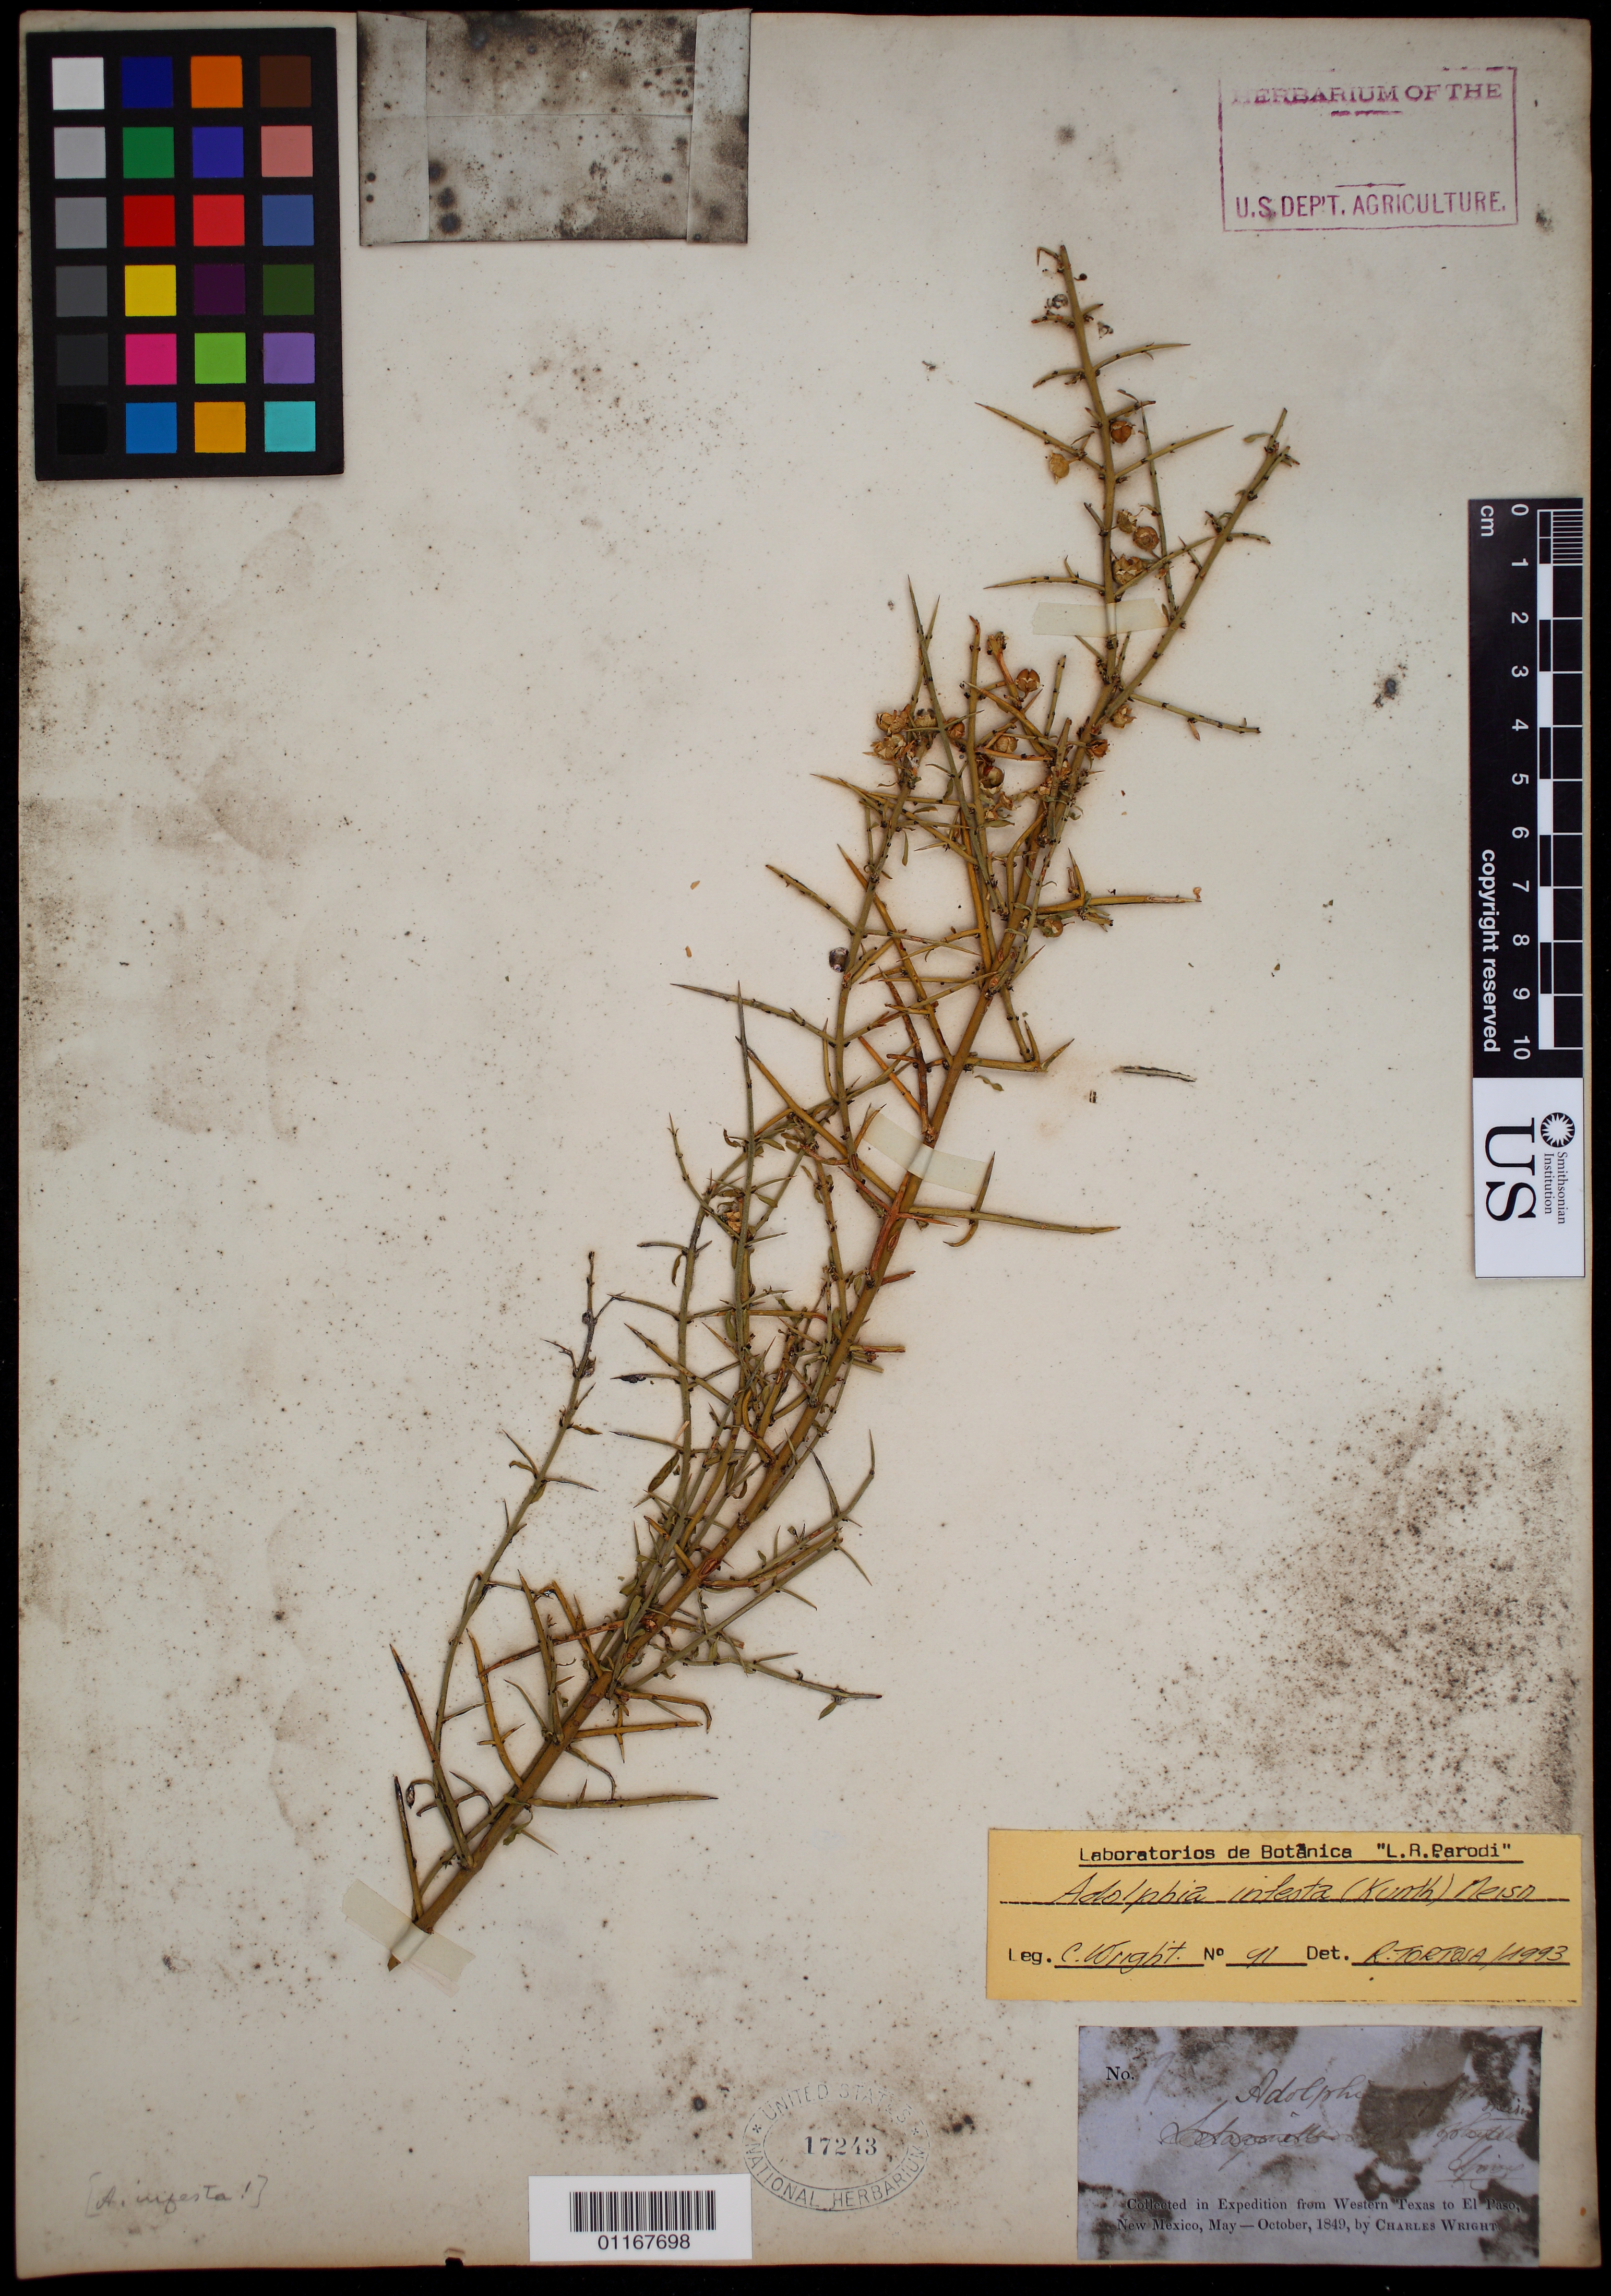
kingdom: Plantae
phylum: Tracheophyta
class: Magnoliopsida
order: Rosales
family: Rhamnaceae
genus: Adolphia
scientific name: Adolphia infesta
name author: (Kunth) Meisn.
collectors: C. Wright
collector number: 59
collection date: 1849-05/1849-10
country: United States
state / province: New Mexico / Texas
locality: From Western Texas to El Paso, New Mexico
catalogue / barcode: US 17243